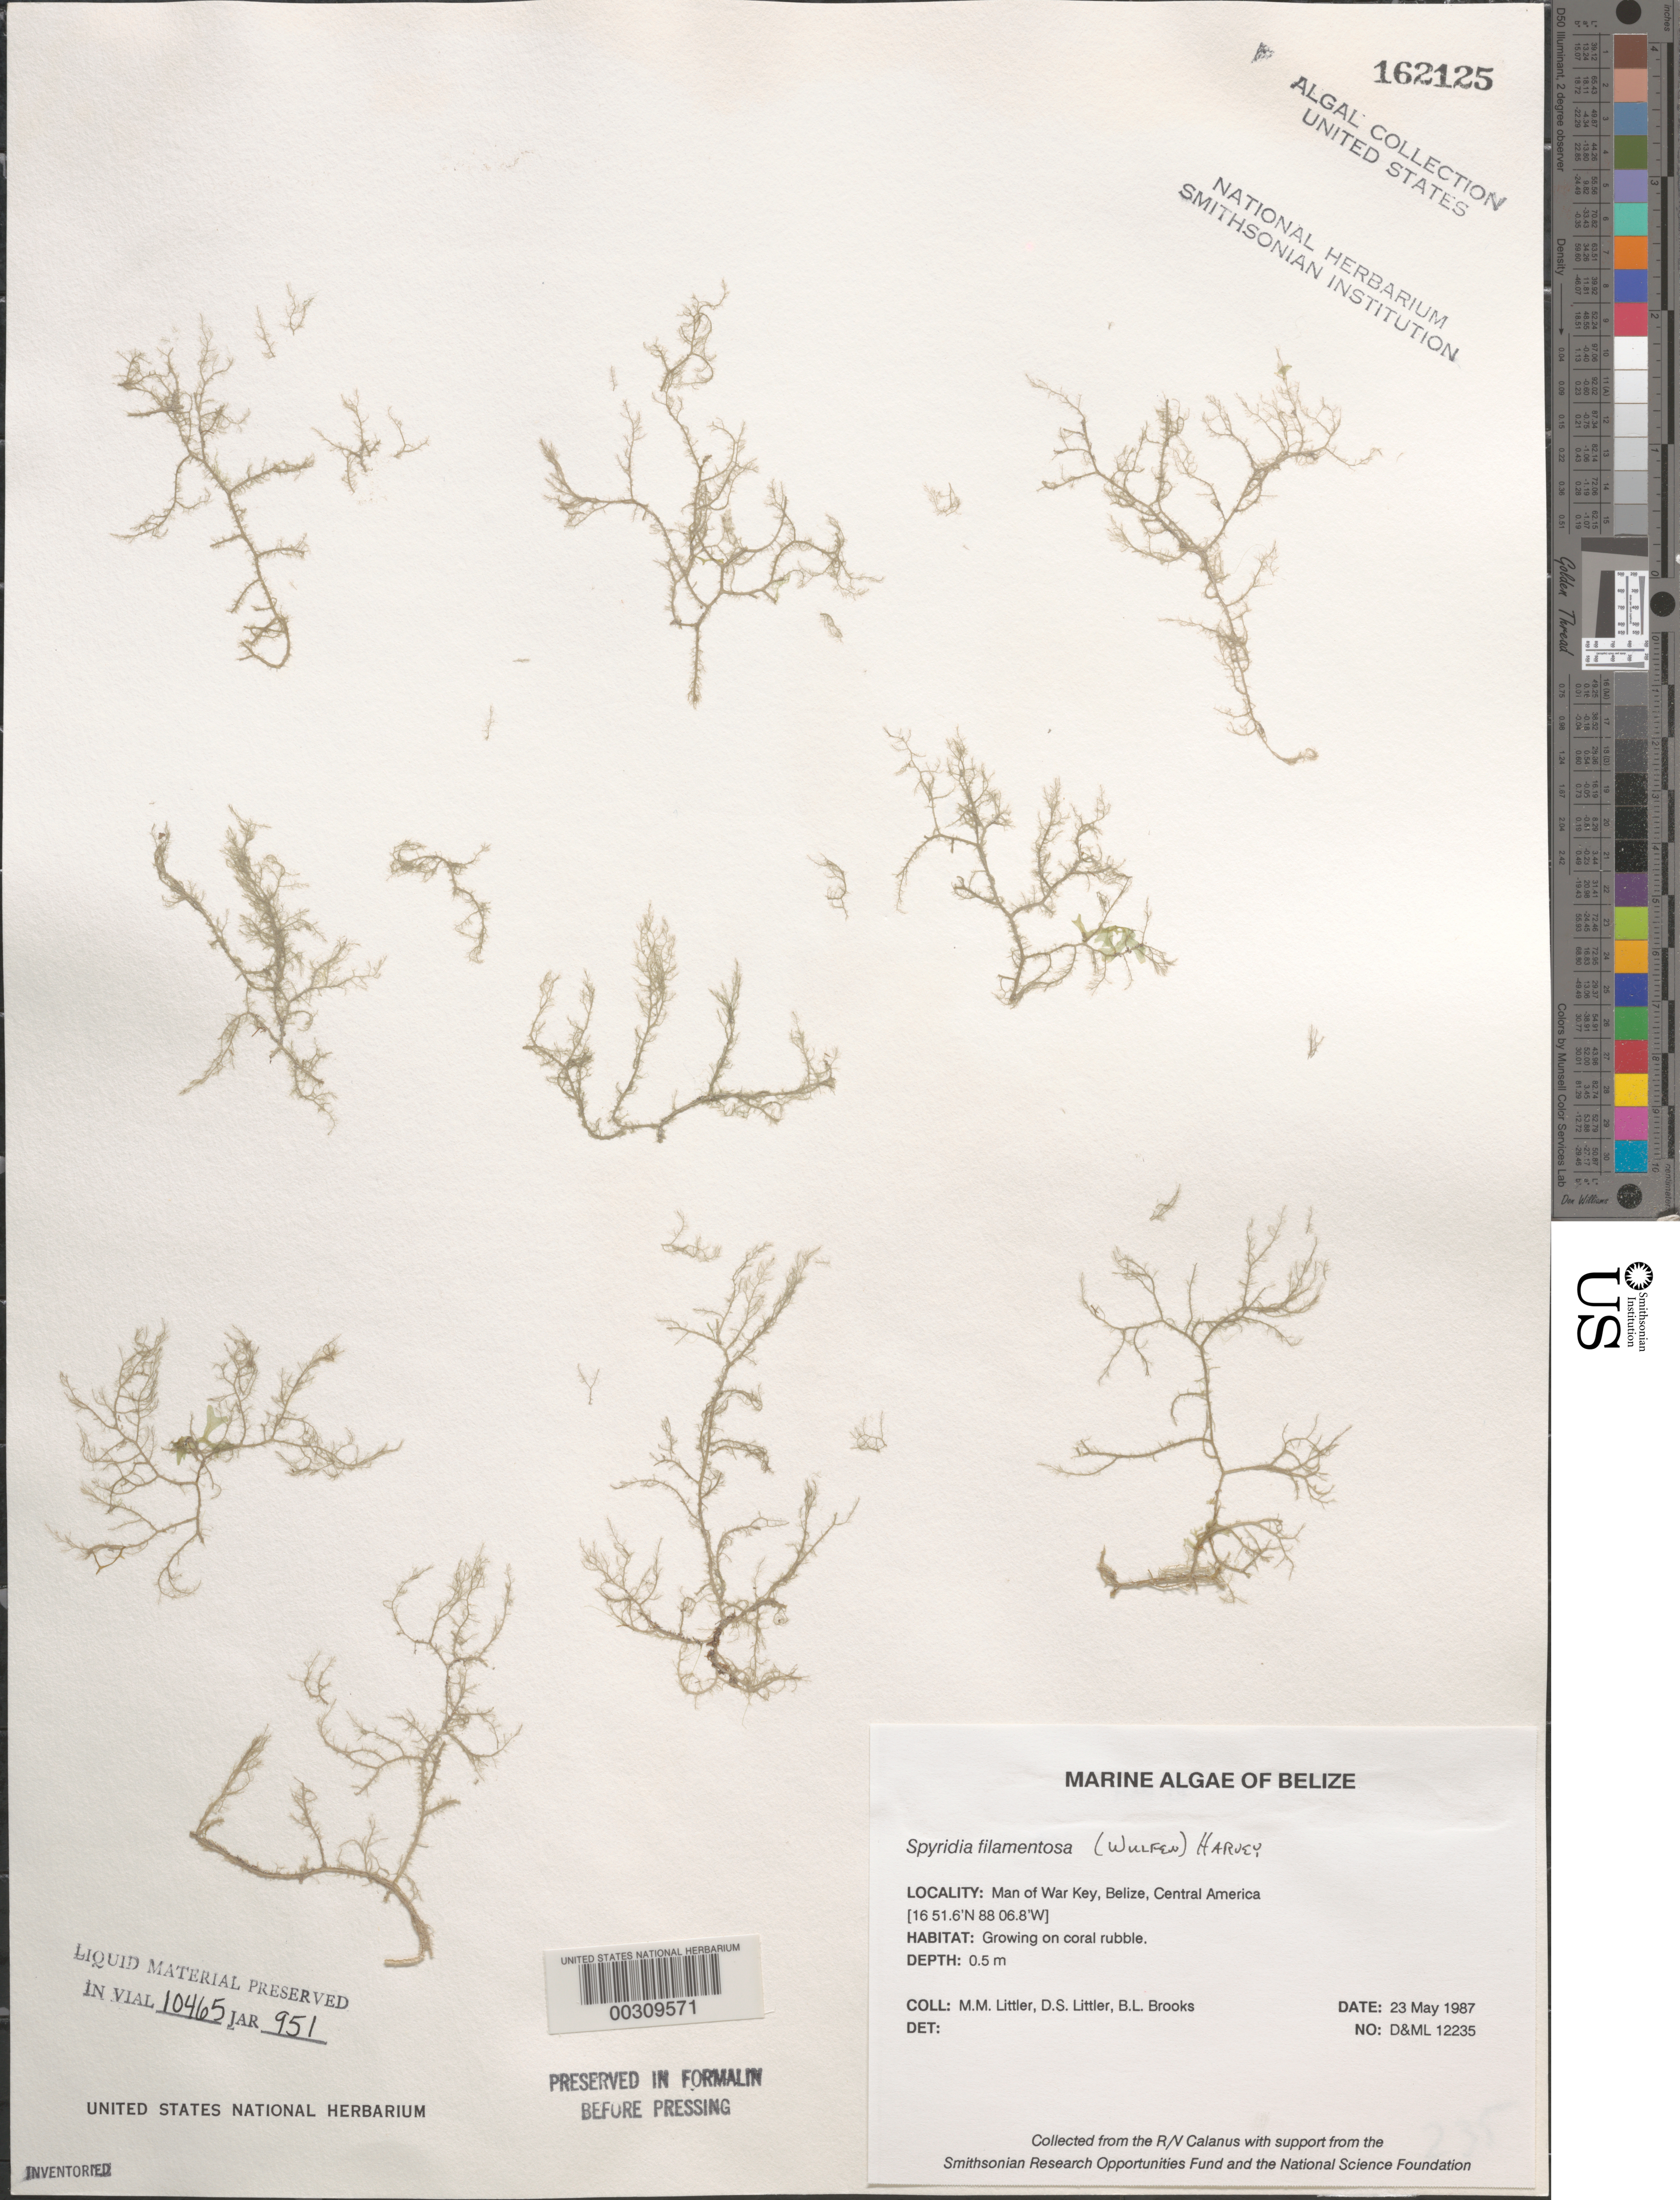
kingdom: Plantae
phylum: Rhodophyta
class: Florideophyceae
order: Ceramiales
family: Spyridiaceae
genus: Spyridia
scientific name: Spyridia filamentosa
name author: (Wulfen) Harv.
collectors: M. M. Littler, D. S. Littler & B. Brooks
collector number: D&ML 12235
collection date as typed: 23 May 1987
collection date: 1987-05-23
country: Belize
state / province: Stann Creek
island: Man of War Cay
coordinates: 16 51.6'N, 88 06.8'W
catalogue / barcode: US 162125